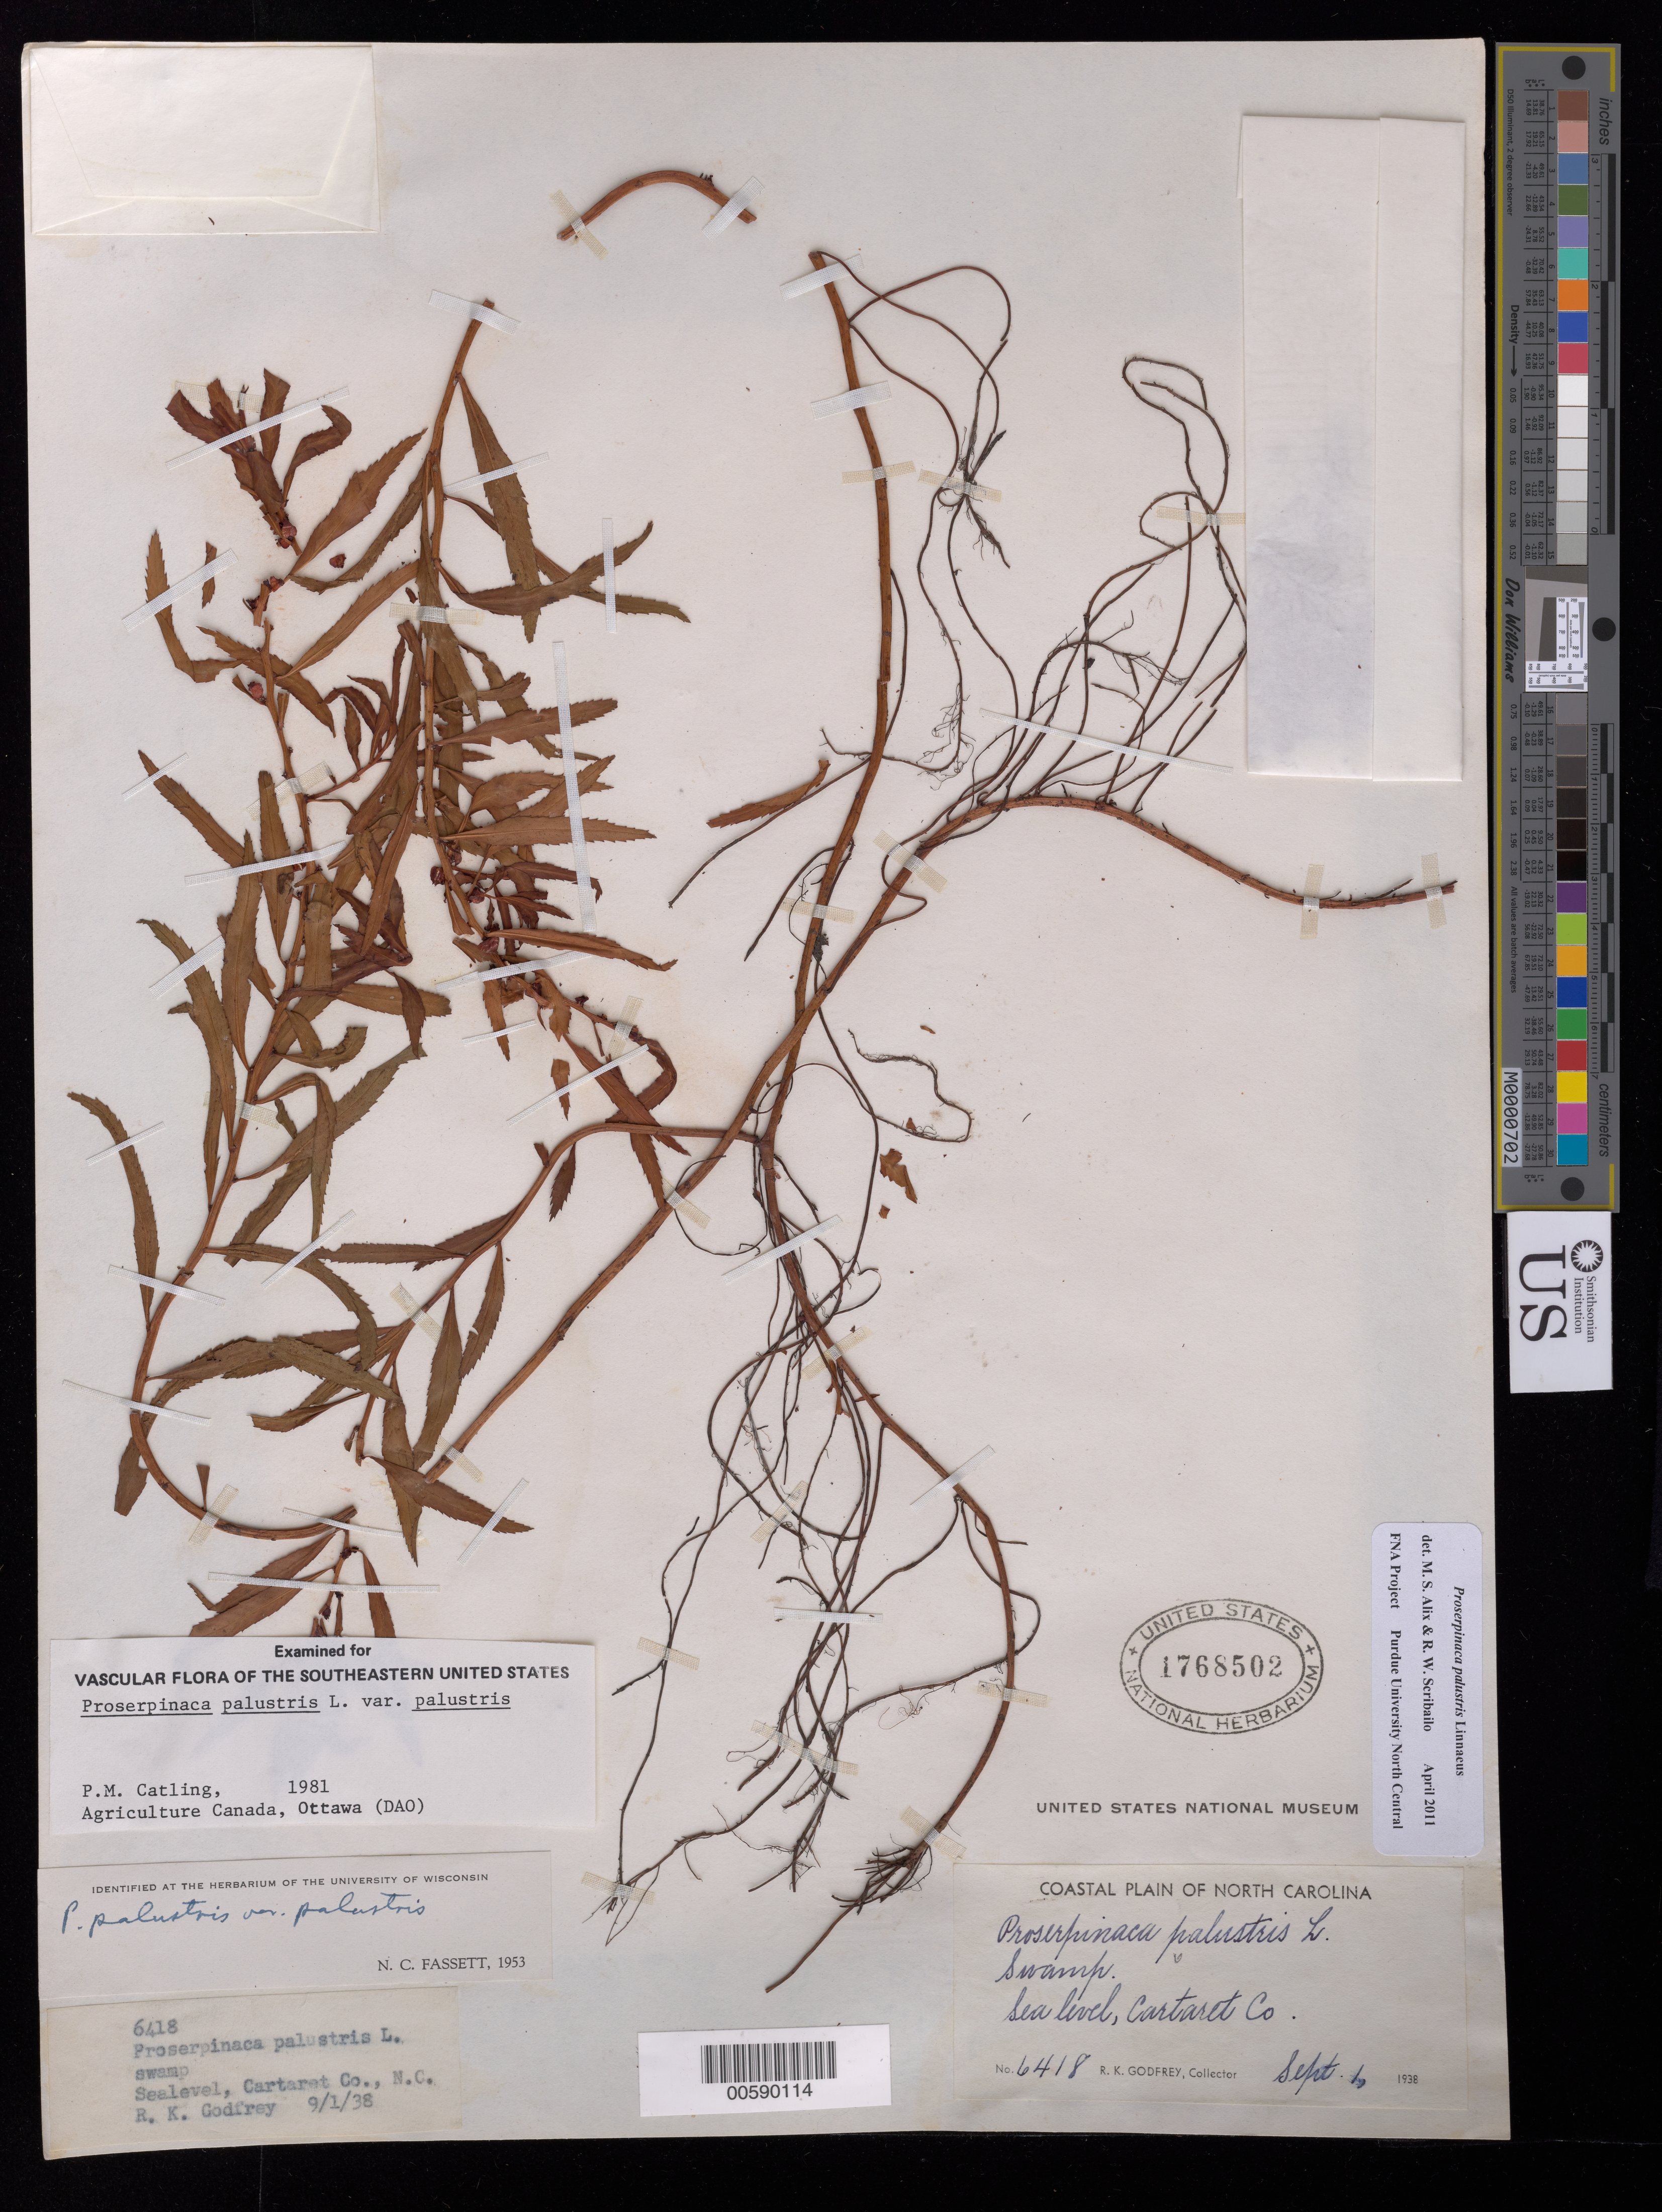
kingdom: Plantae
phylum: Tracheophyta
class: Magnoliopsida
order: Saxifragales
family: Haloragaceae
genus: Proserpinaca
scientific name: Proserpinaca palustris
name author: L.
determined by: Scribailo, R. W.; Alix, M. S.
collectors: R. K. Godfrey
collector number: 6418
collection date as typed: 01 Sep 1938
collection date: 1938-09-01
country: United States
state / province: North Carolina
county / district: Cartaret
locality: Sealevel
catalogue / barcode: US 1768502